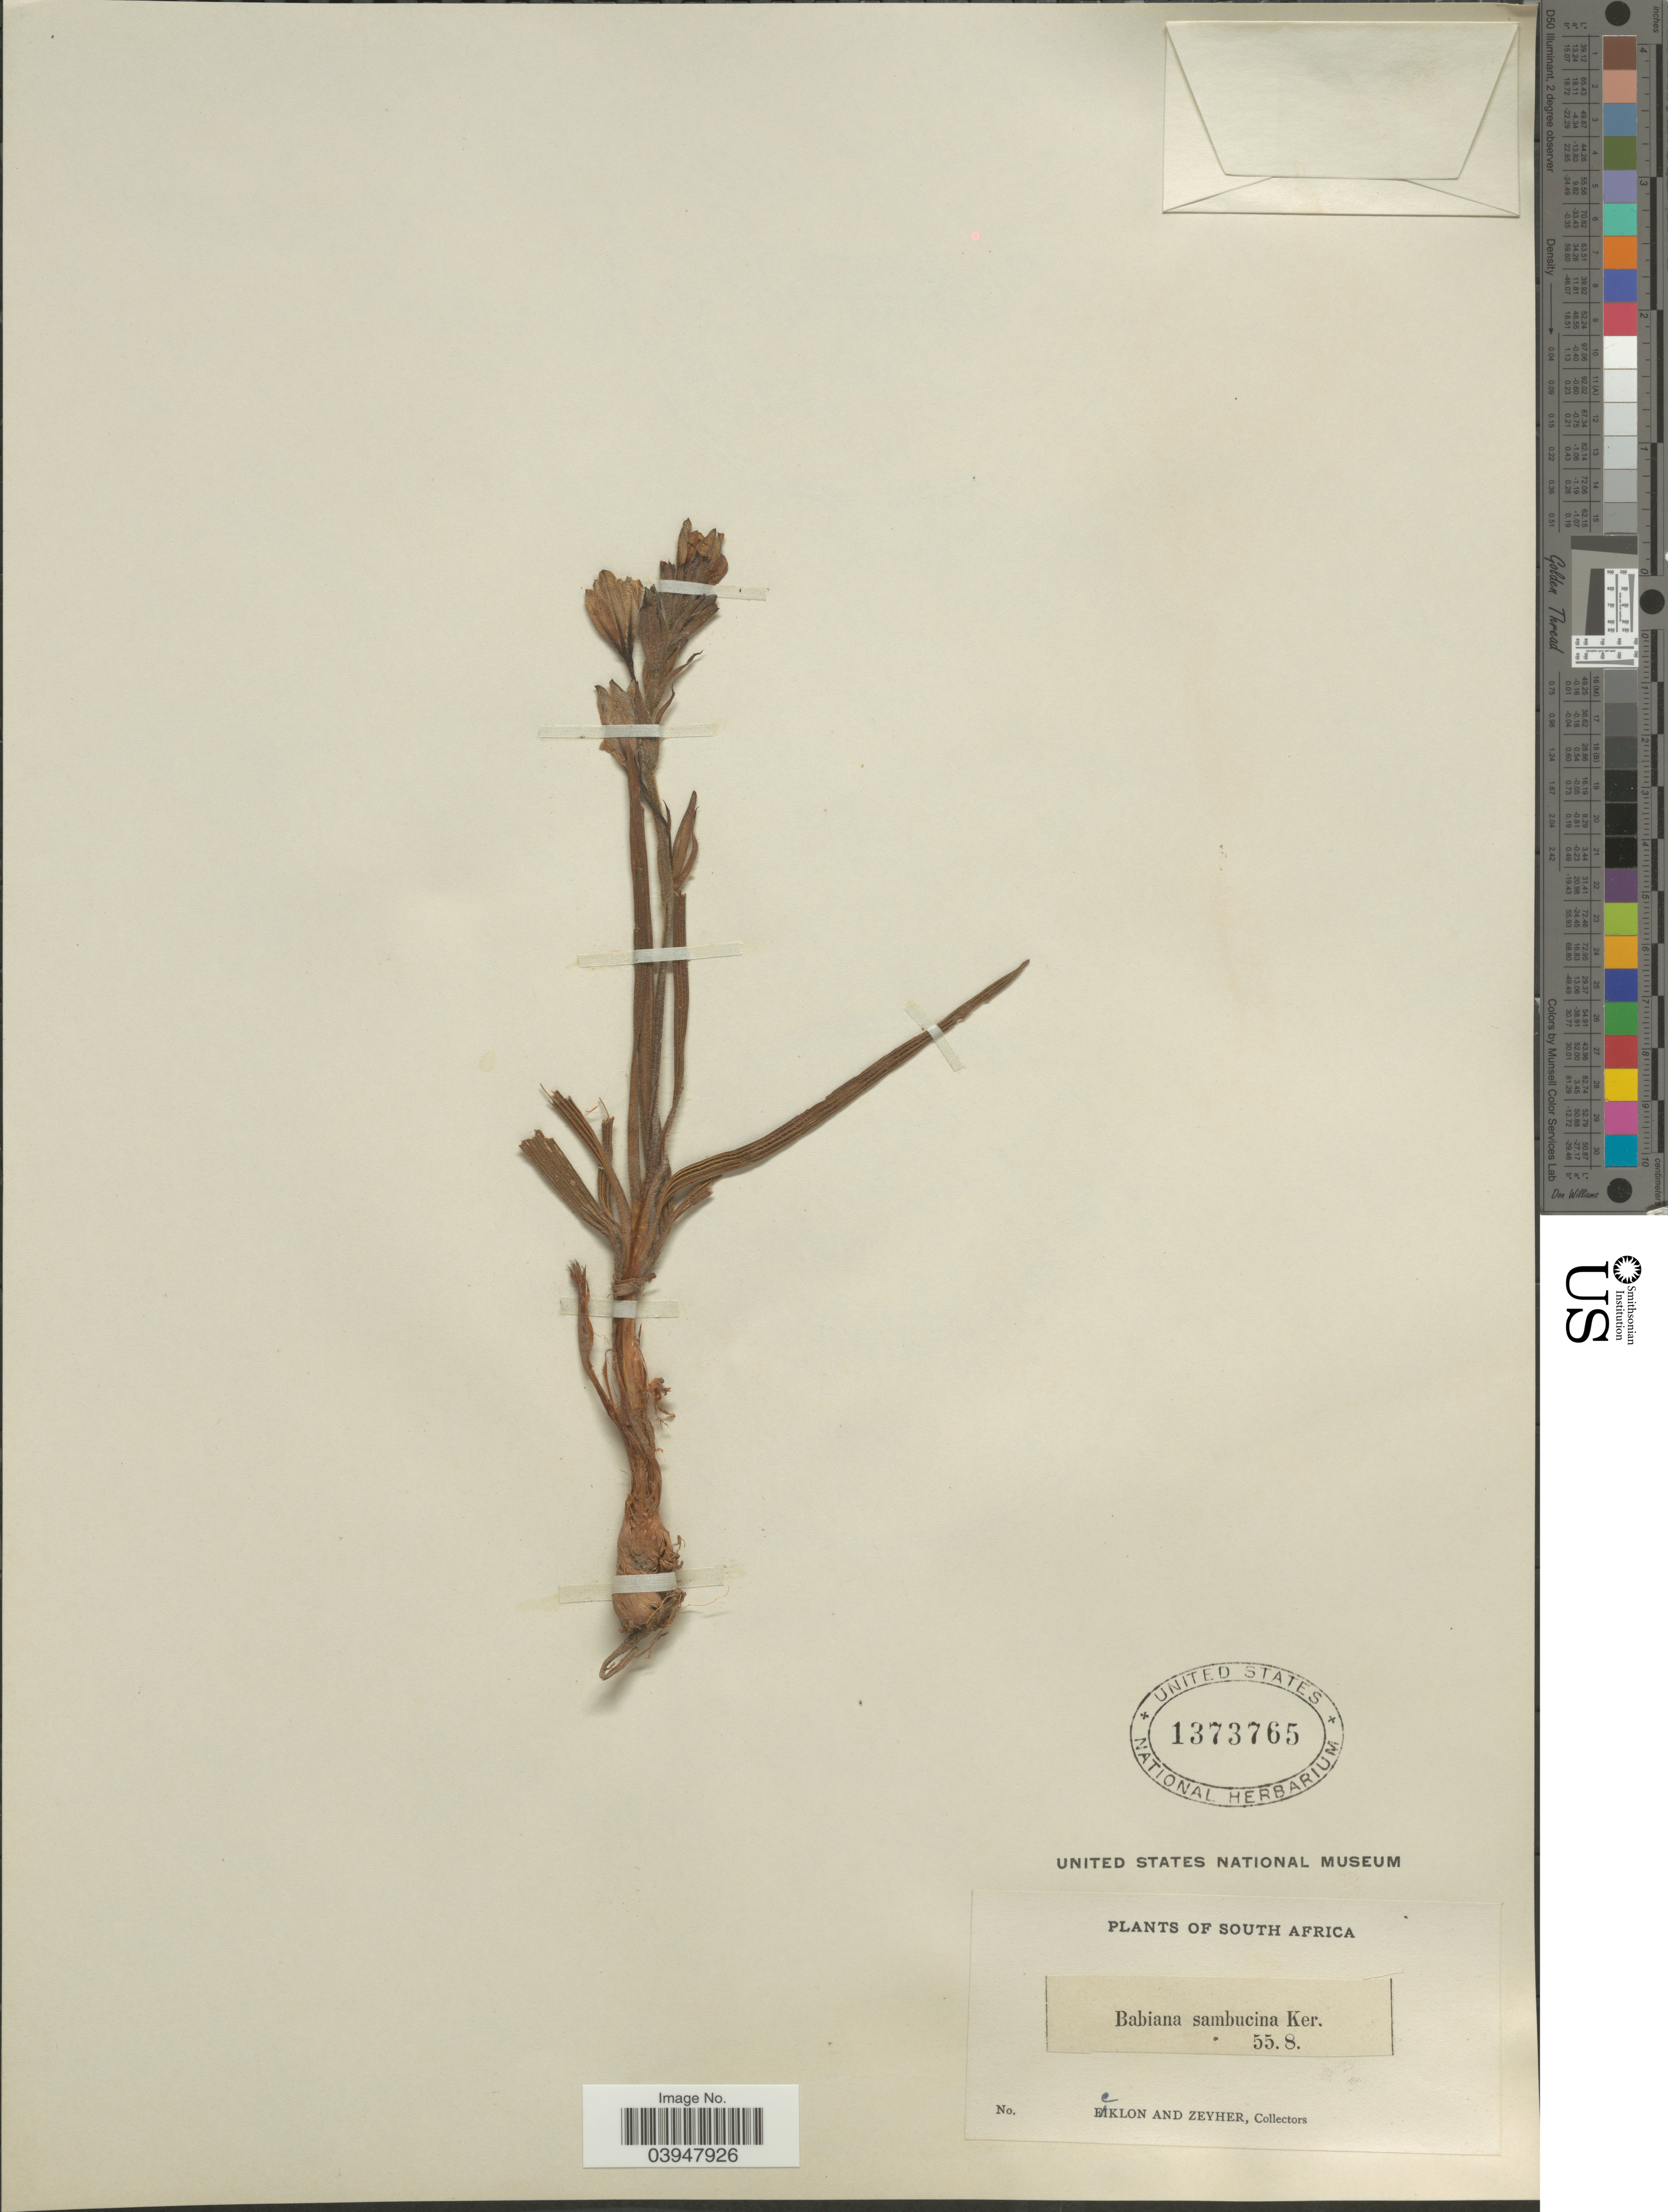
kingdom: Plantae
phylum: Tracheophyta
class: Liliopsida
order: Asparagales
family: Iridaceae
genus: Babiana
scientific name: Babiana sambucina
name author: (Jacq.) Ker Gawl.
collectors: -. Ecklon & -. Zeyher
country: South Africa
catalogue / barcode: US 1373765